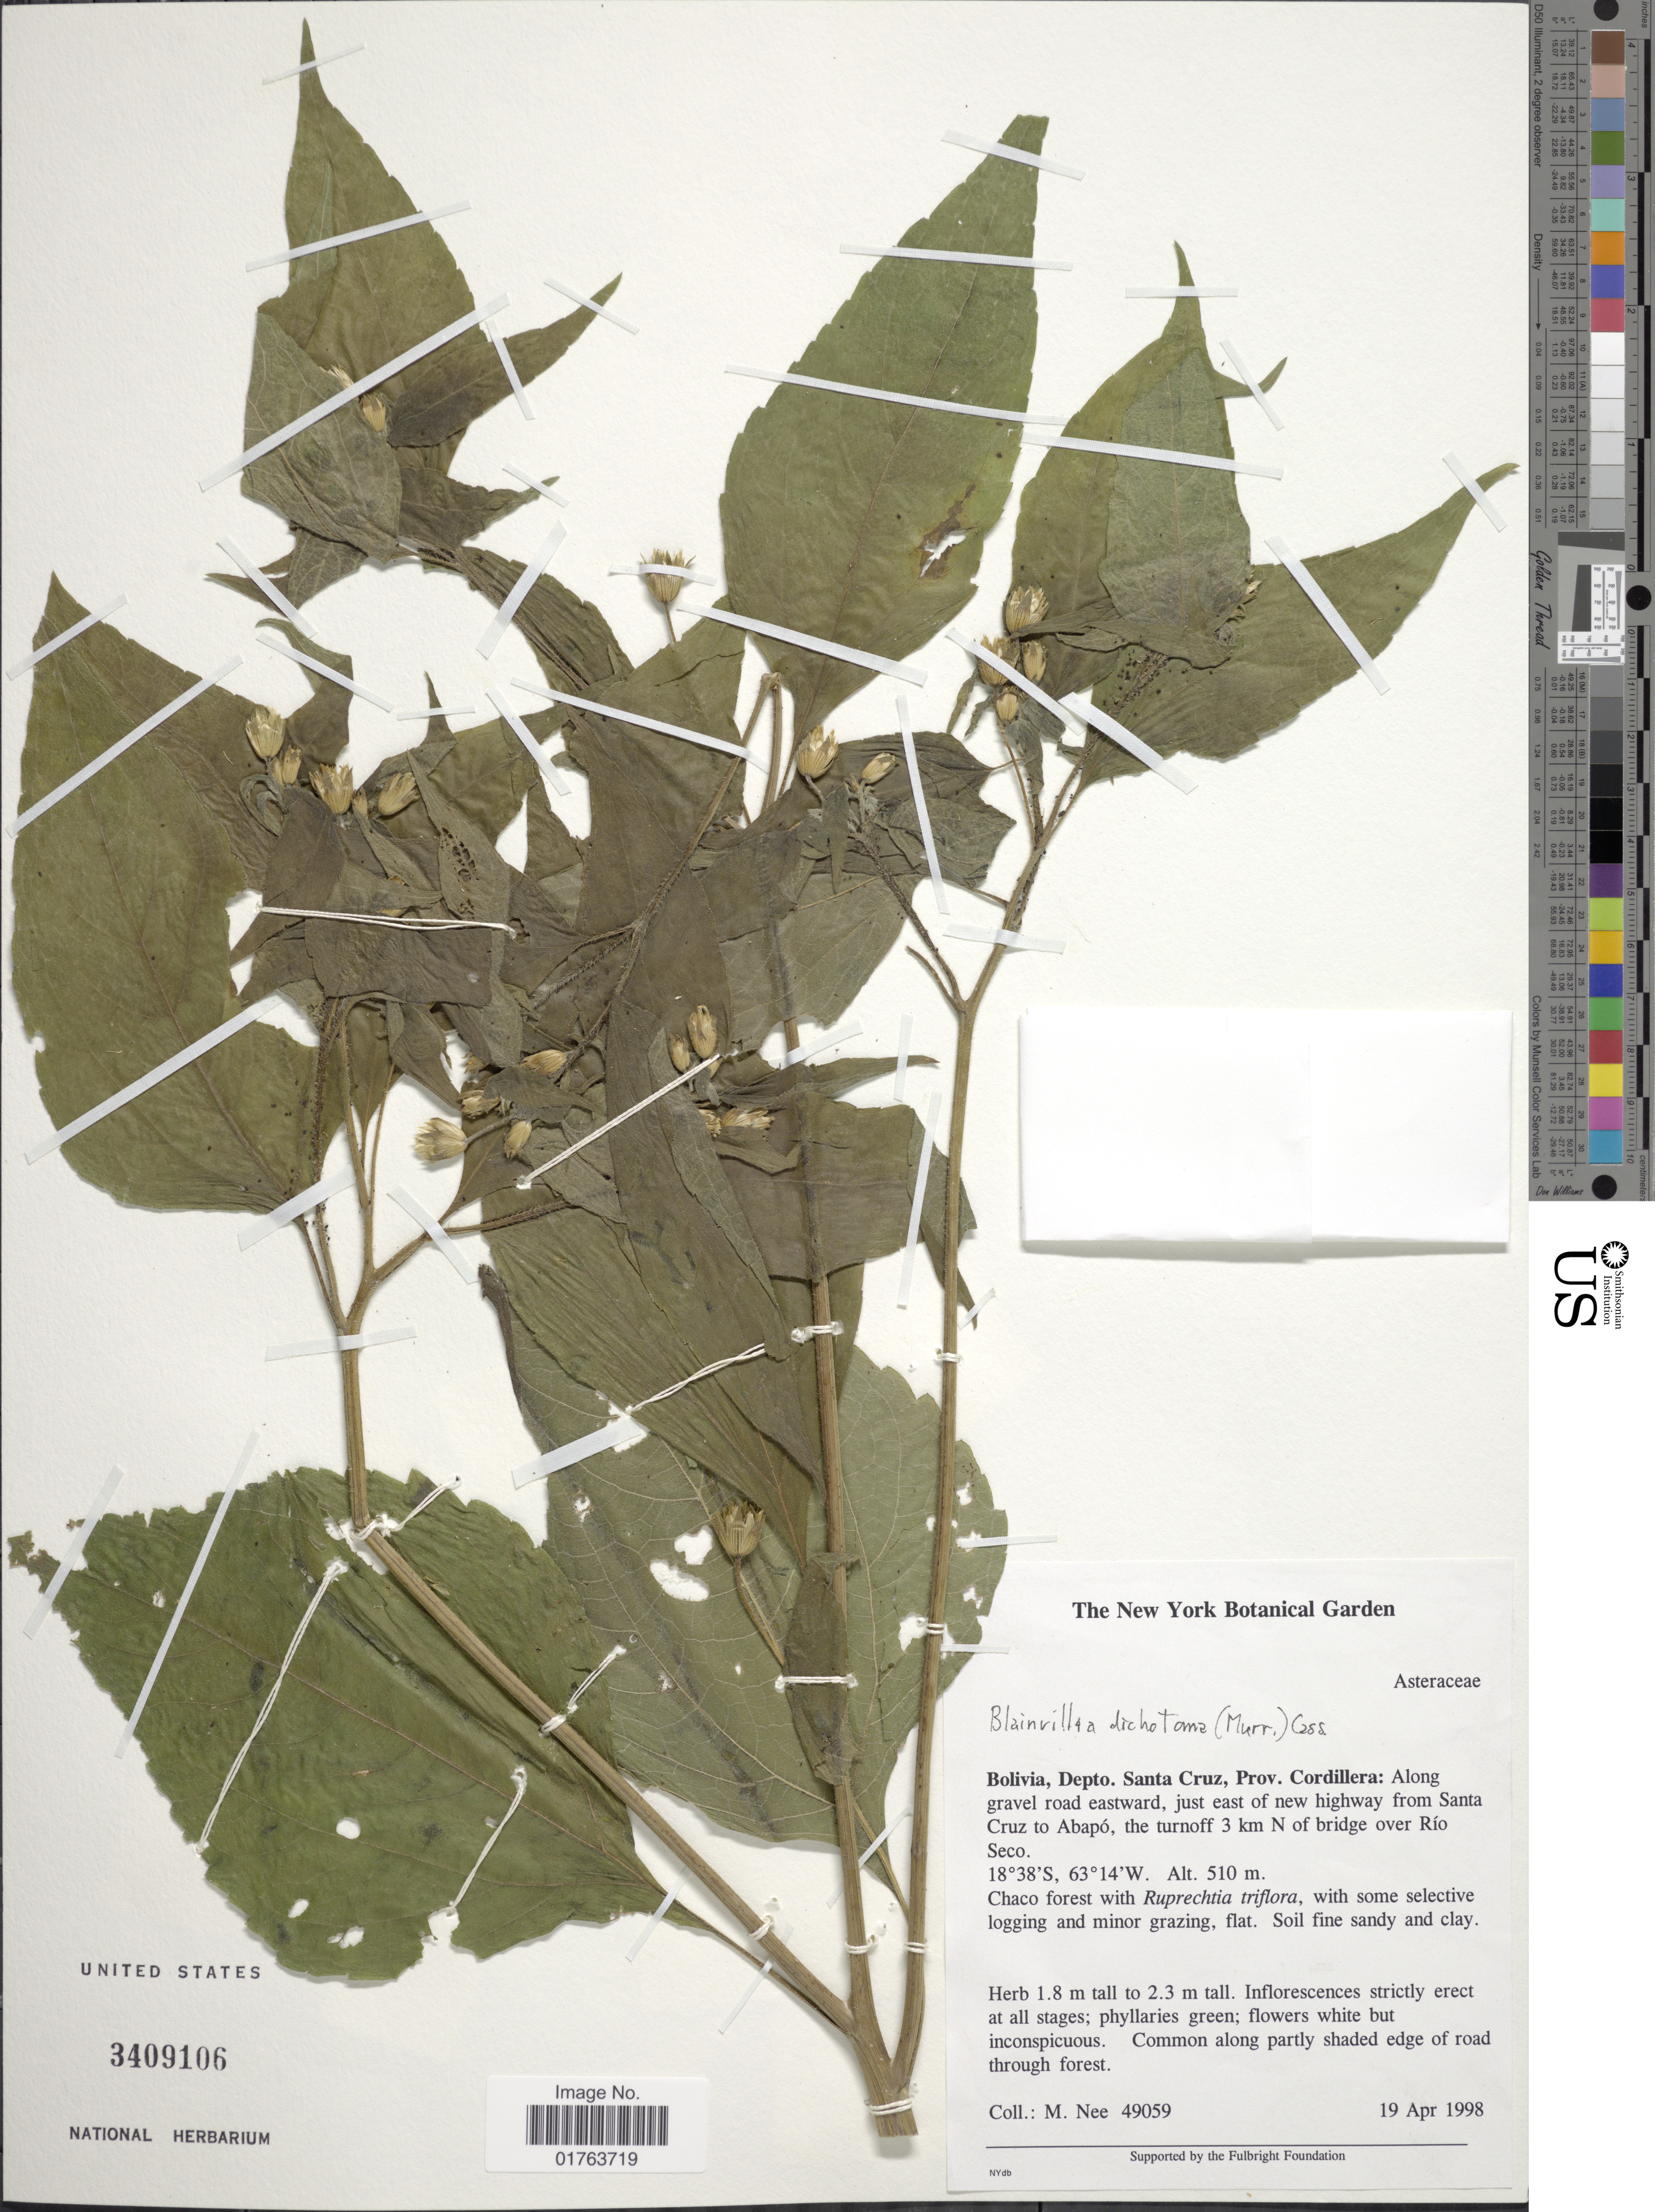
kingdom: Plantae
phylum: Tracheophyta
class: Magnoliopsida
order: Asterales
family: Asteraceae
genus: Blainvillea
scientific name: Blainvillea dichotoma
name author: Cass.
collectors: M. Nee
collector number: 49059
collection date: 1998-04-19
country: Bolivia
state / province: Santa Cruz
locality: Depto. Santa Cruz, Prov, Cordillera: Along gravel rapd eastward, just east of new highway from Santa Cruz to Abapo, the turnoff 3 km N of bridge ober Rio Seco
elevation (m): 510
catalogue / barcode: US 3409106